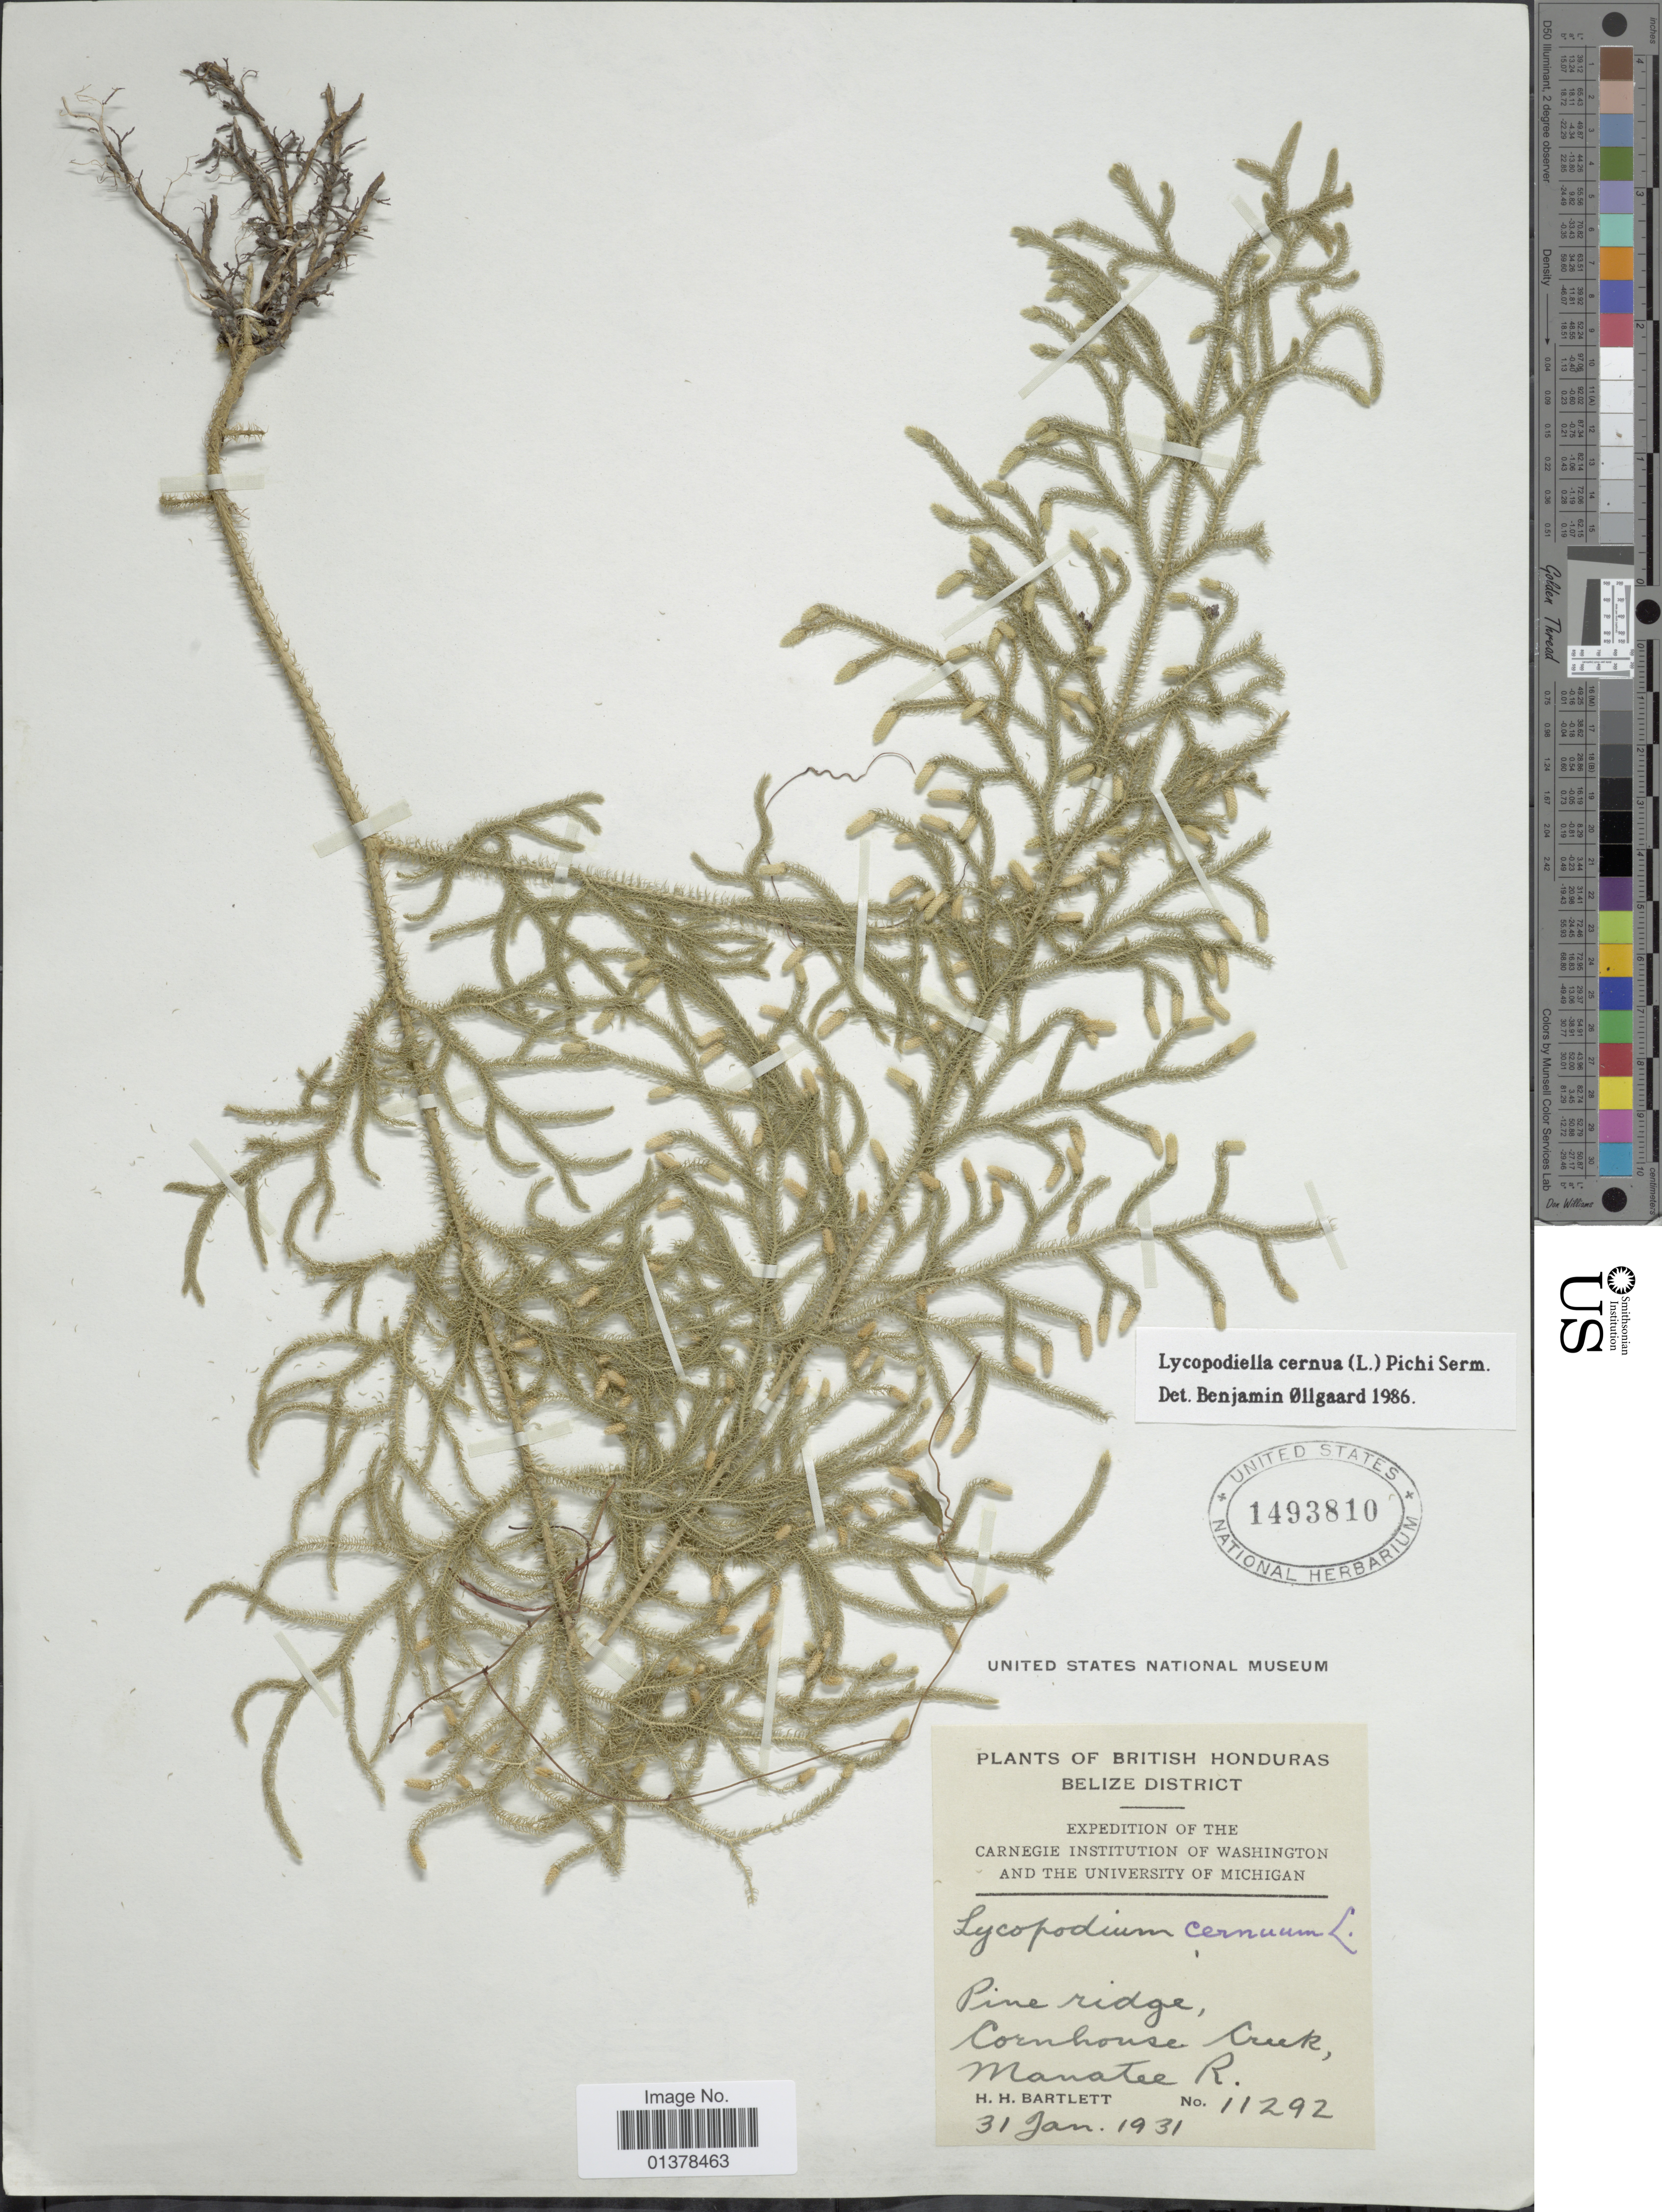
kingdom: Plantae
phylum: Tracheophyta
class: Lycopodiopsida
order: Lycopodiales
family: Lycopodiaceae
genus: Palhinhaea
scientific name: Palhinhaea cernua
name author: (L.) Vasc. & Franco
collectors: H. H. Bartlett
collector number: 11292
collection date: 1931-01-31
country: Belize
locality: Pine ridge, Cornhouse Creek, Manatee R.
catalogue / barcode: US 1493810